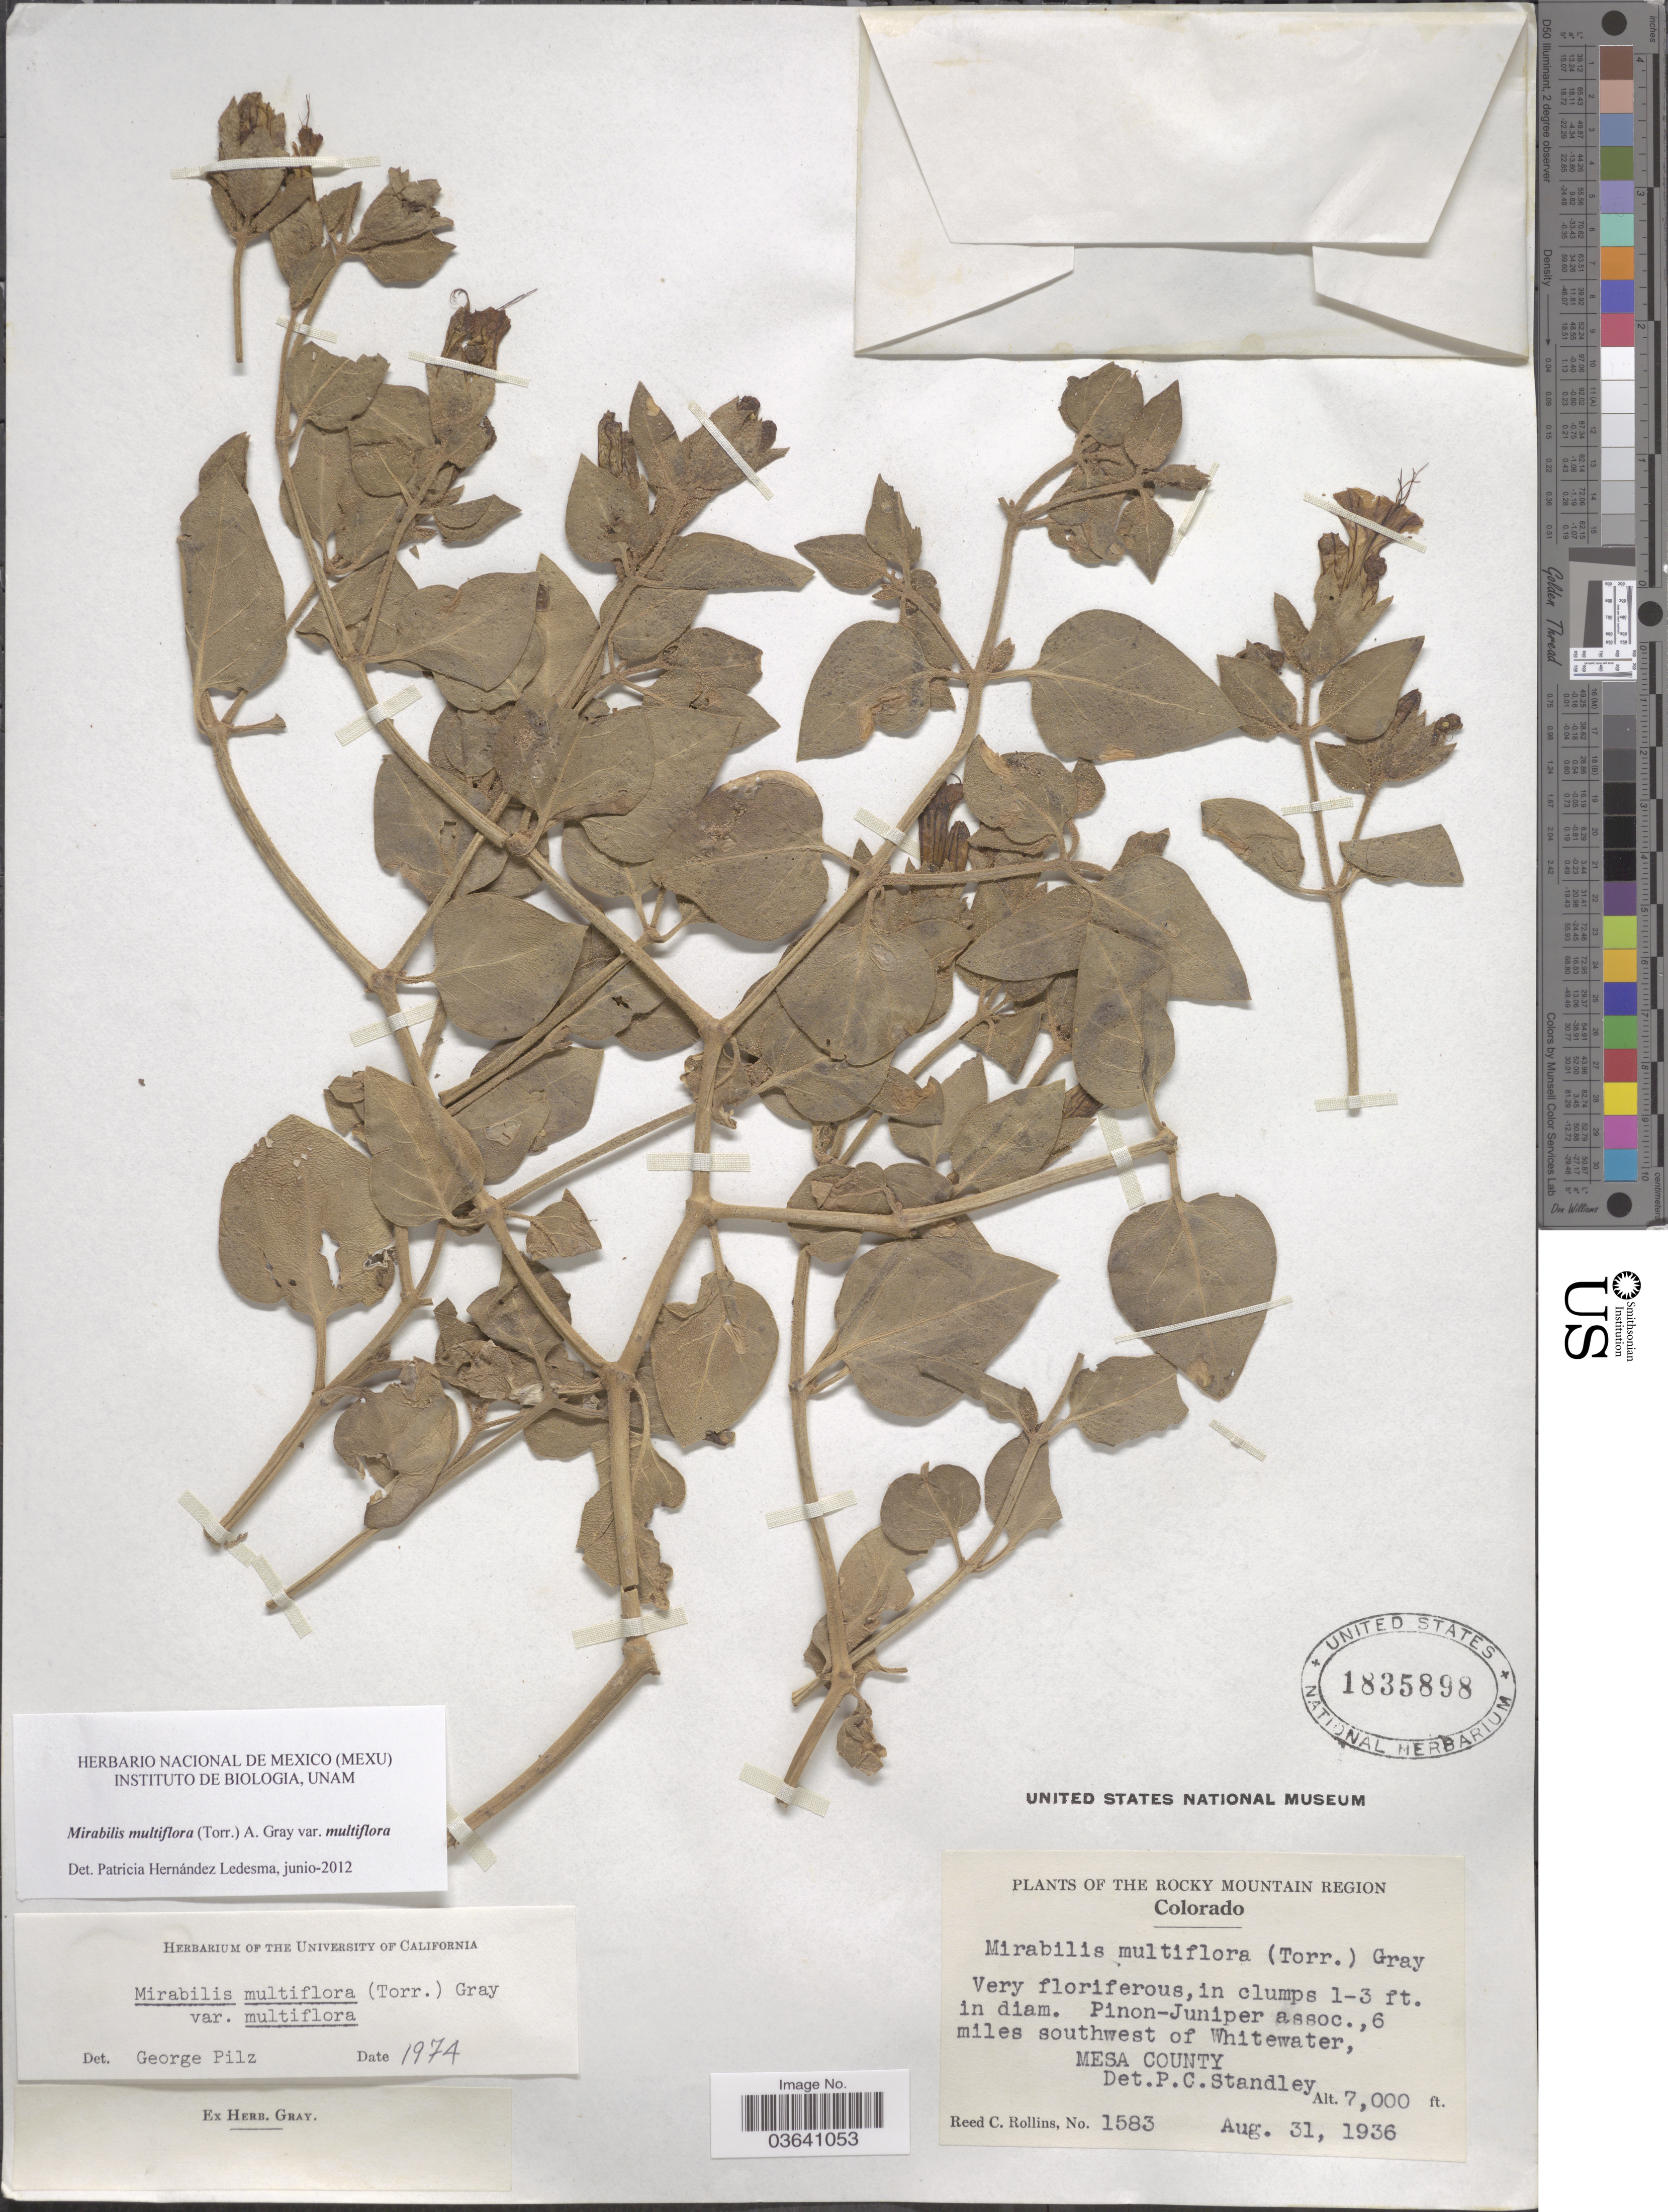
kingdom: Plantae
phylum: Tracheophyta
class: Magnoliopsida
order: Caryophyllales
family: Nyctaginaceae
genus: Mirabilis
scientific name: Mirabilis multiflora var. multiflora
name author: (Torr.) A. Gray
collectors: R. C. Rollins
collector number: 1583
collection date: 1936-08-31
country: United States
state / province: Colorado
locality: Rocky Mountain Region. 6 miles southwest of Whitewater, Mesa County.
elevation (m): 2134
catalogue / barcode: US 1835898